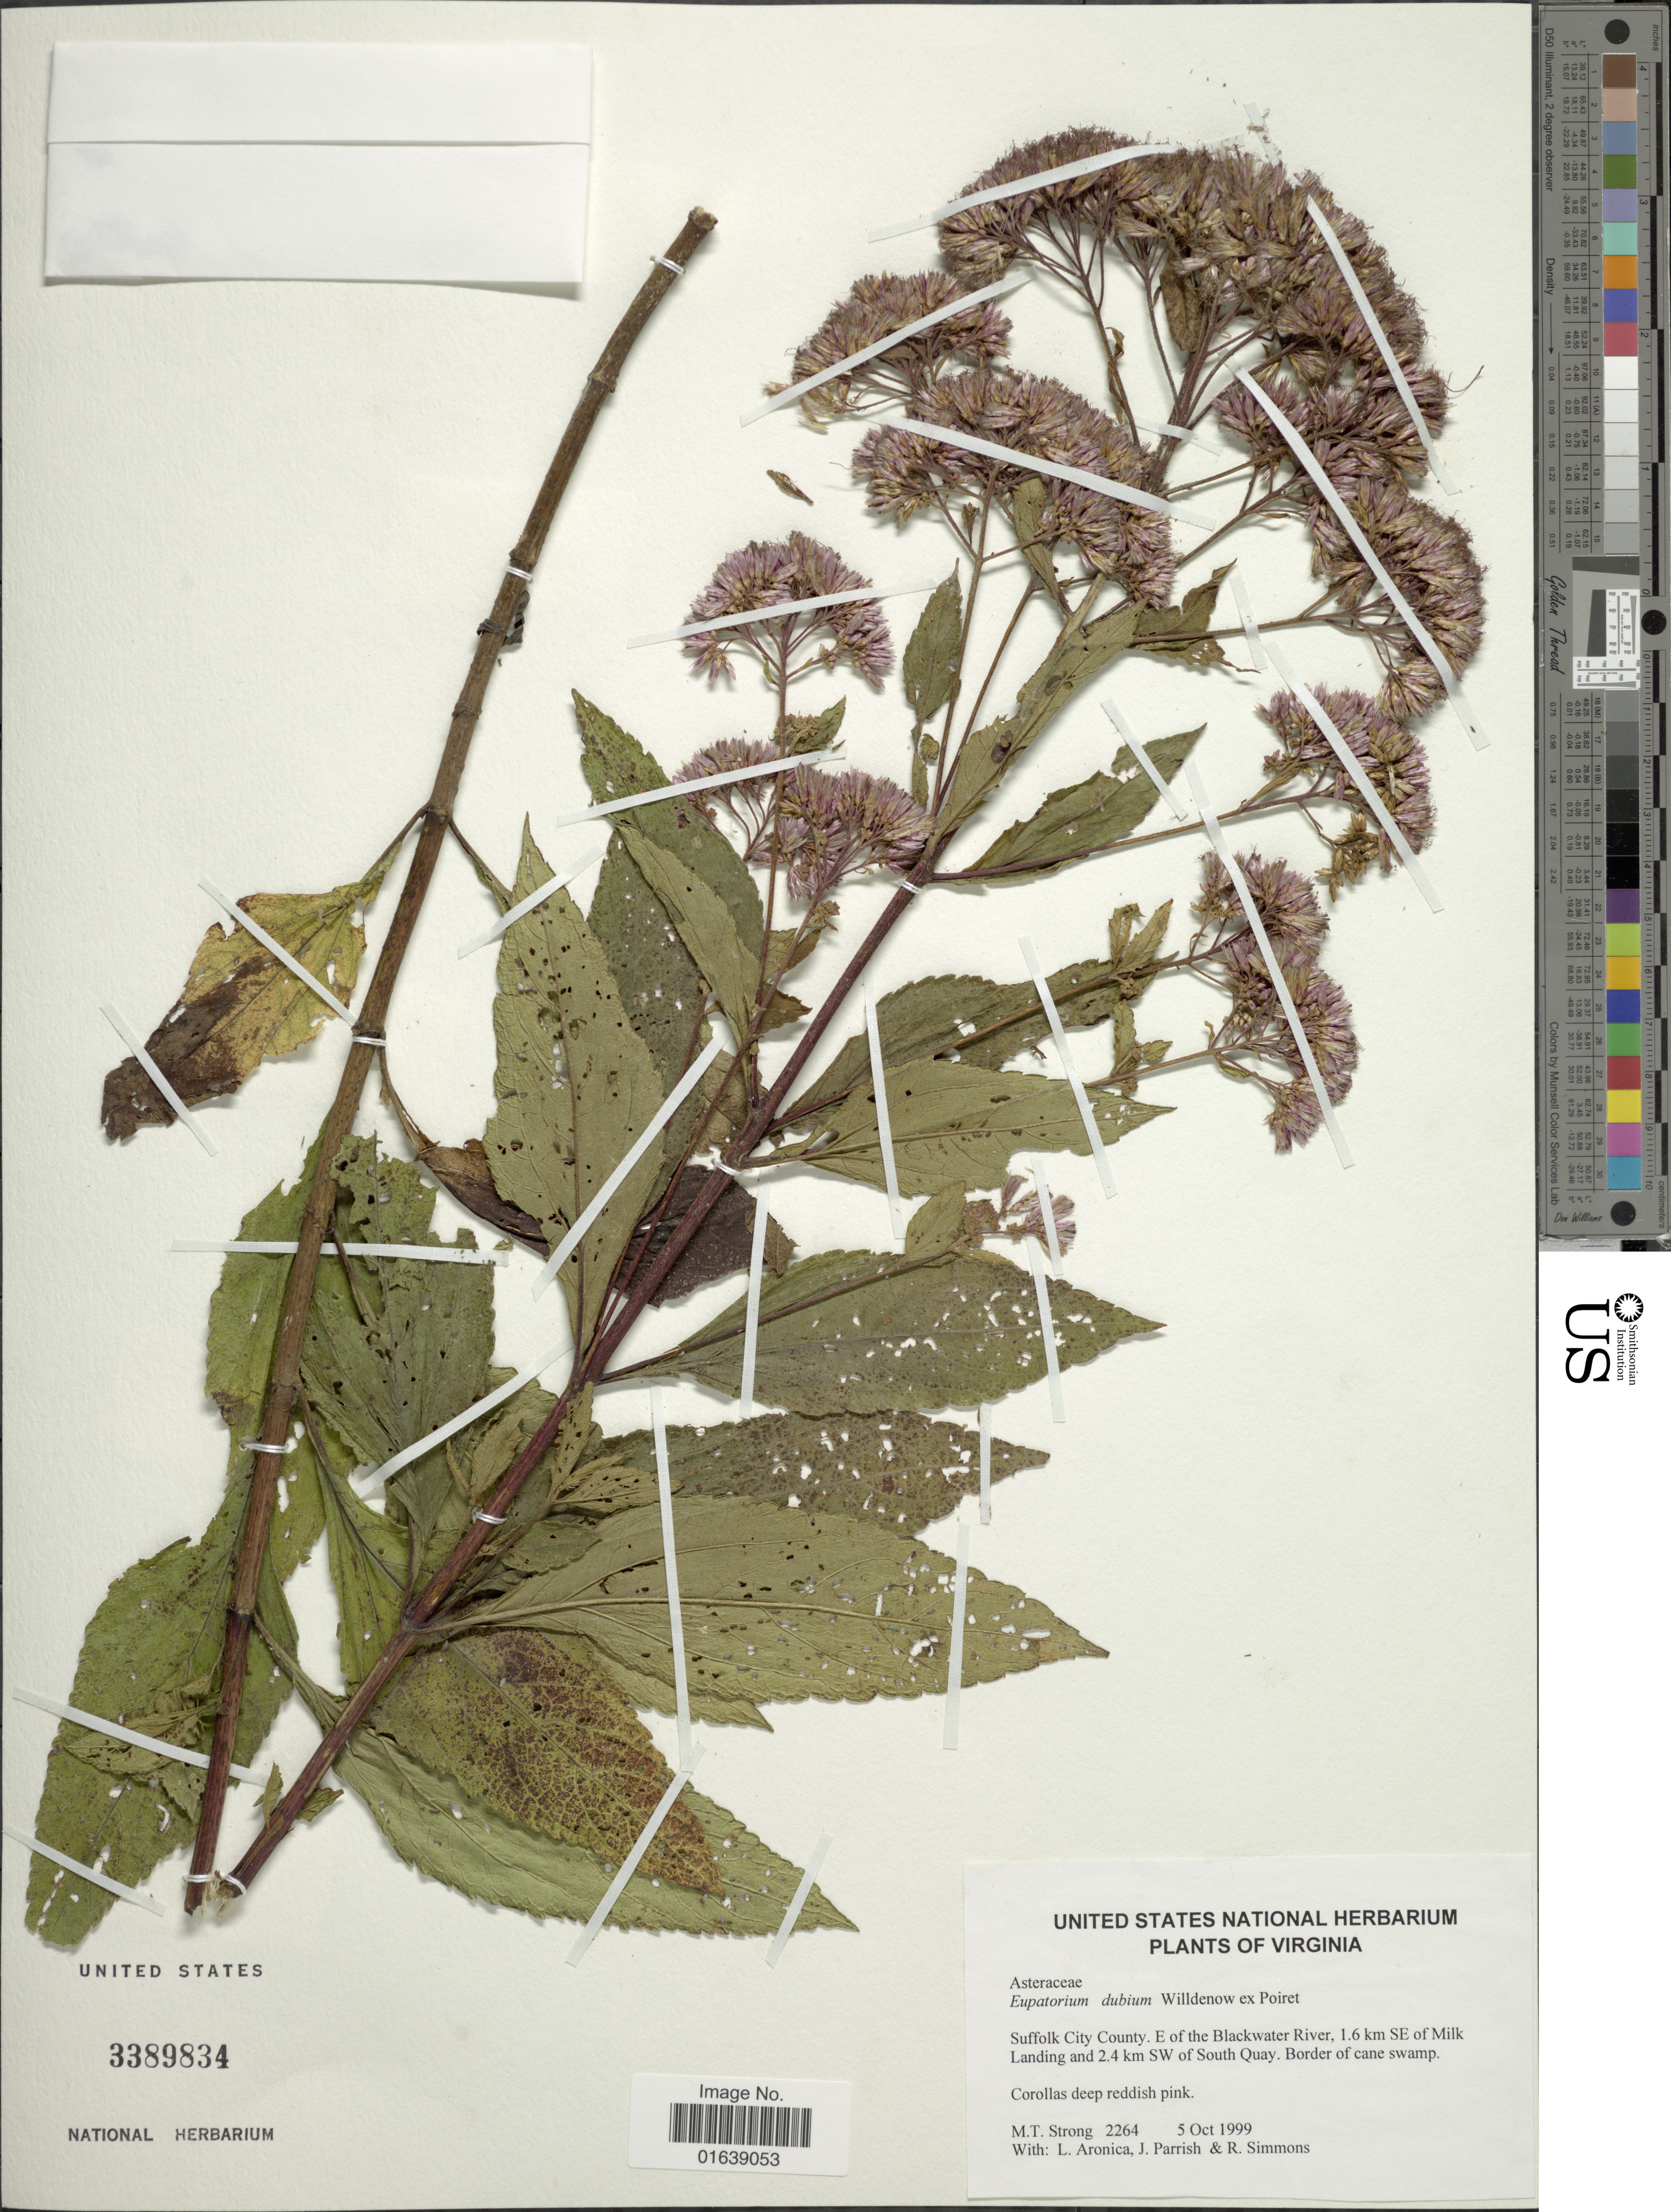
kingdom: Plantae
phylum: Tracheophyta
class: Magnoliopsida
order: Asterales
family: Asteraceae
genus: Eupatorium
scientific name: Eupatorium dubium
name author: Willd. ex Poir.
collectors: M. T. Strong, L. Aronica, J. Parrish & R. Simmons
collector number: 2264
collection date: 1999-10-05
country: United States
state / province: Virginia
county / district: City of Suffolk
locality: E of the Blackwater River, 1.6 km SE of Milk Landing and 2.4 km SW of South Quay. Border of cane swamp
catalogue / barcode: US 3389834